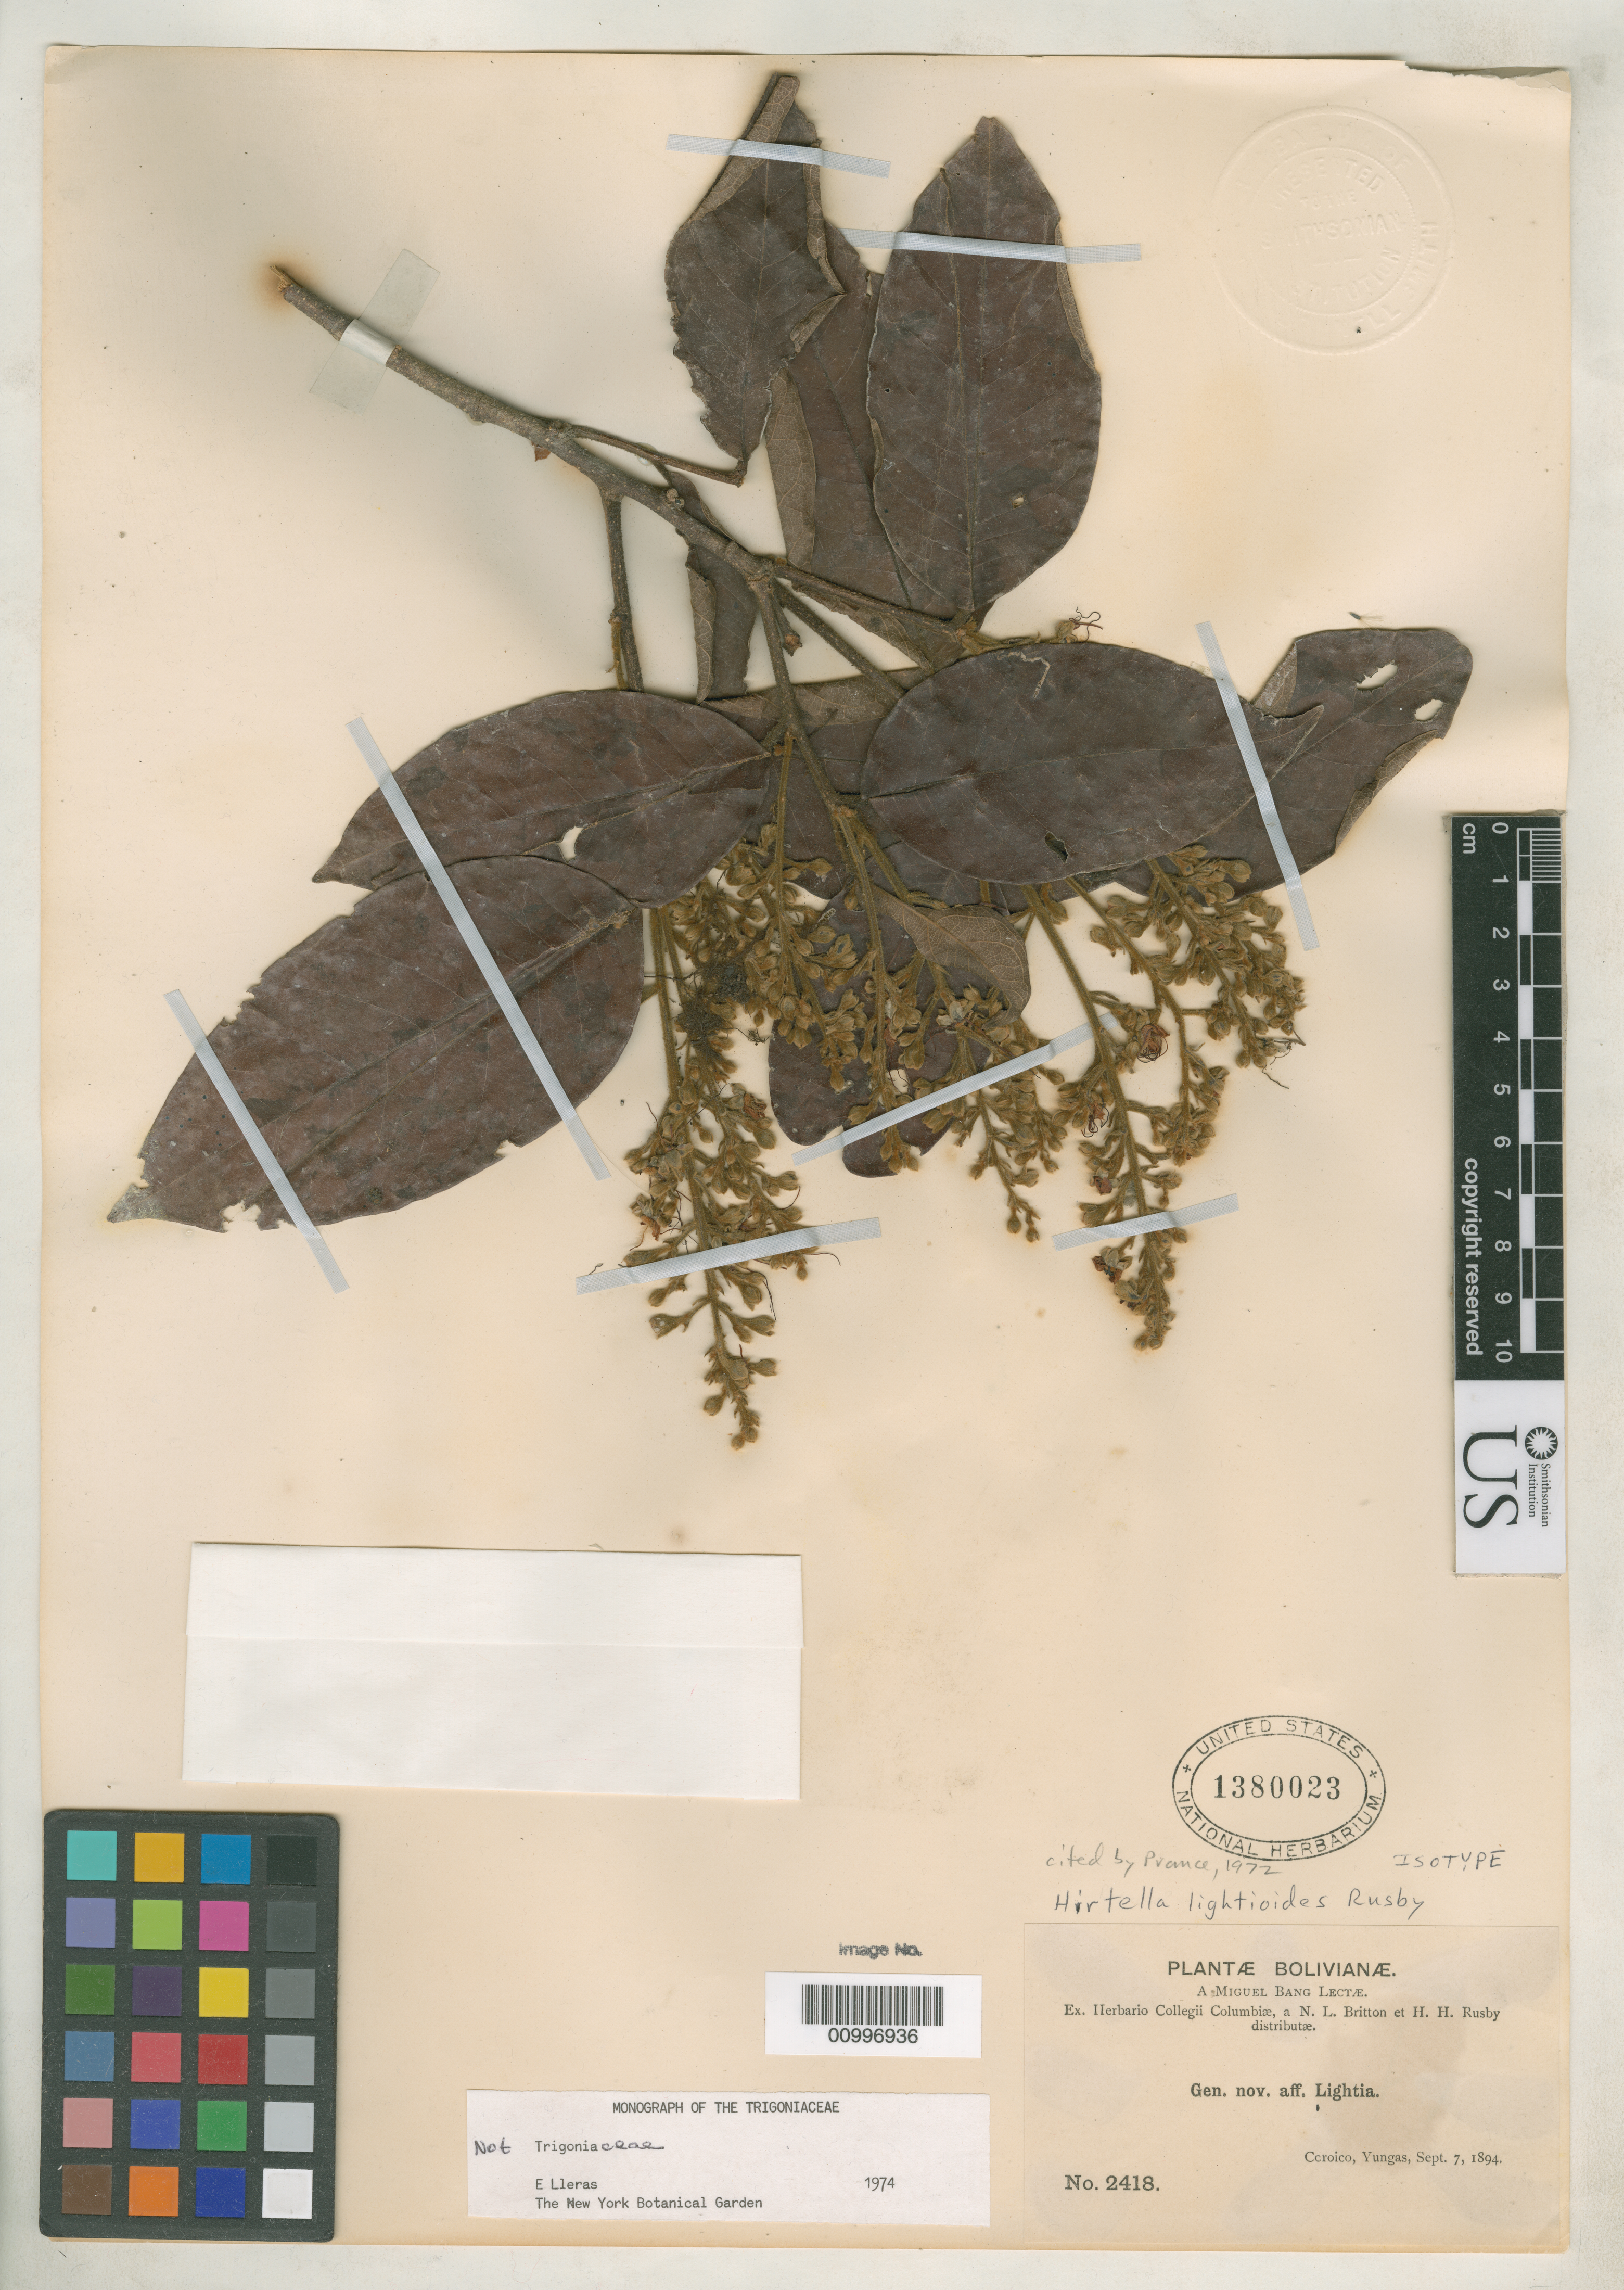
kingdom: Plantae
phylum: Tracheophyta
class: Magnoliopsida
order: Malpighiales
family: Chrysobalanaceae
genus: Hirtella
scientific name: Hirtella lightioides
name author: Rusby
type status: Isotype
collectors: M. Bang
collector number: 2418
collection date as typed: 07 Sep 1894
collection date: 1894-09-07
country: Bolivia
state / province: La Paz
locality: Coroico, Yungas.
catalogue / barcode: US 1380023